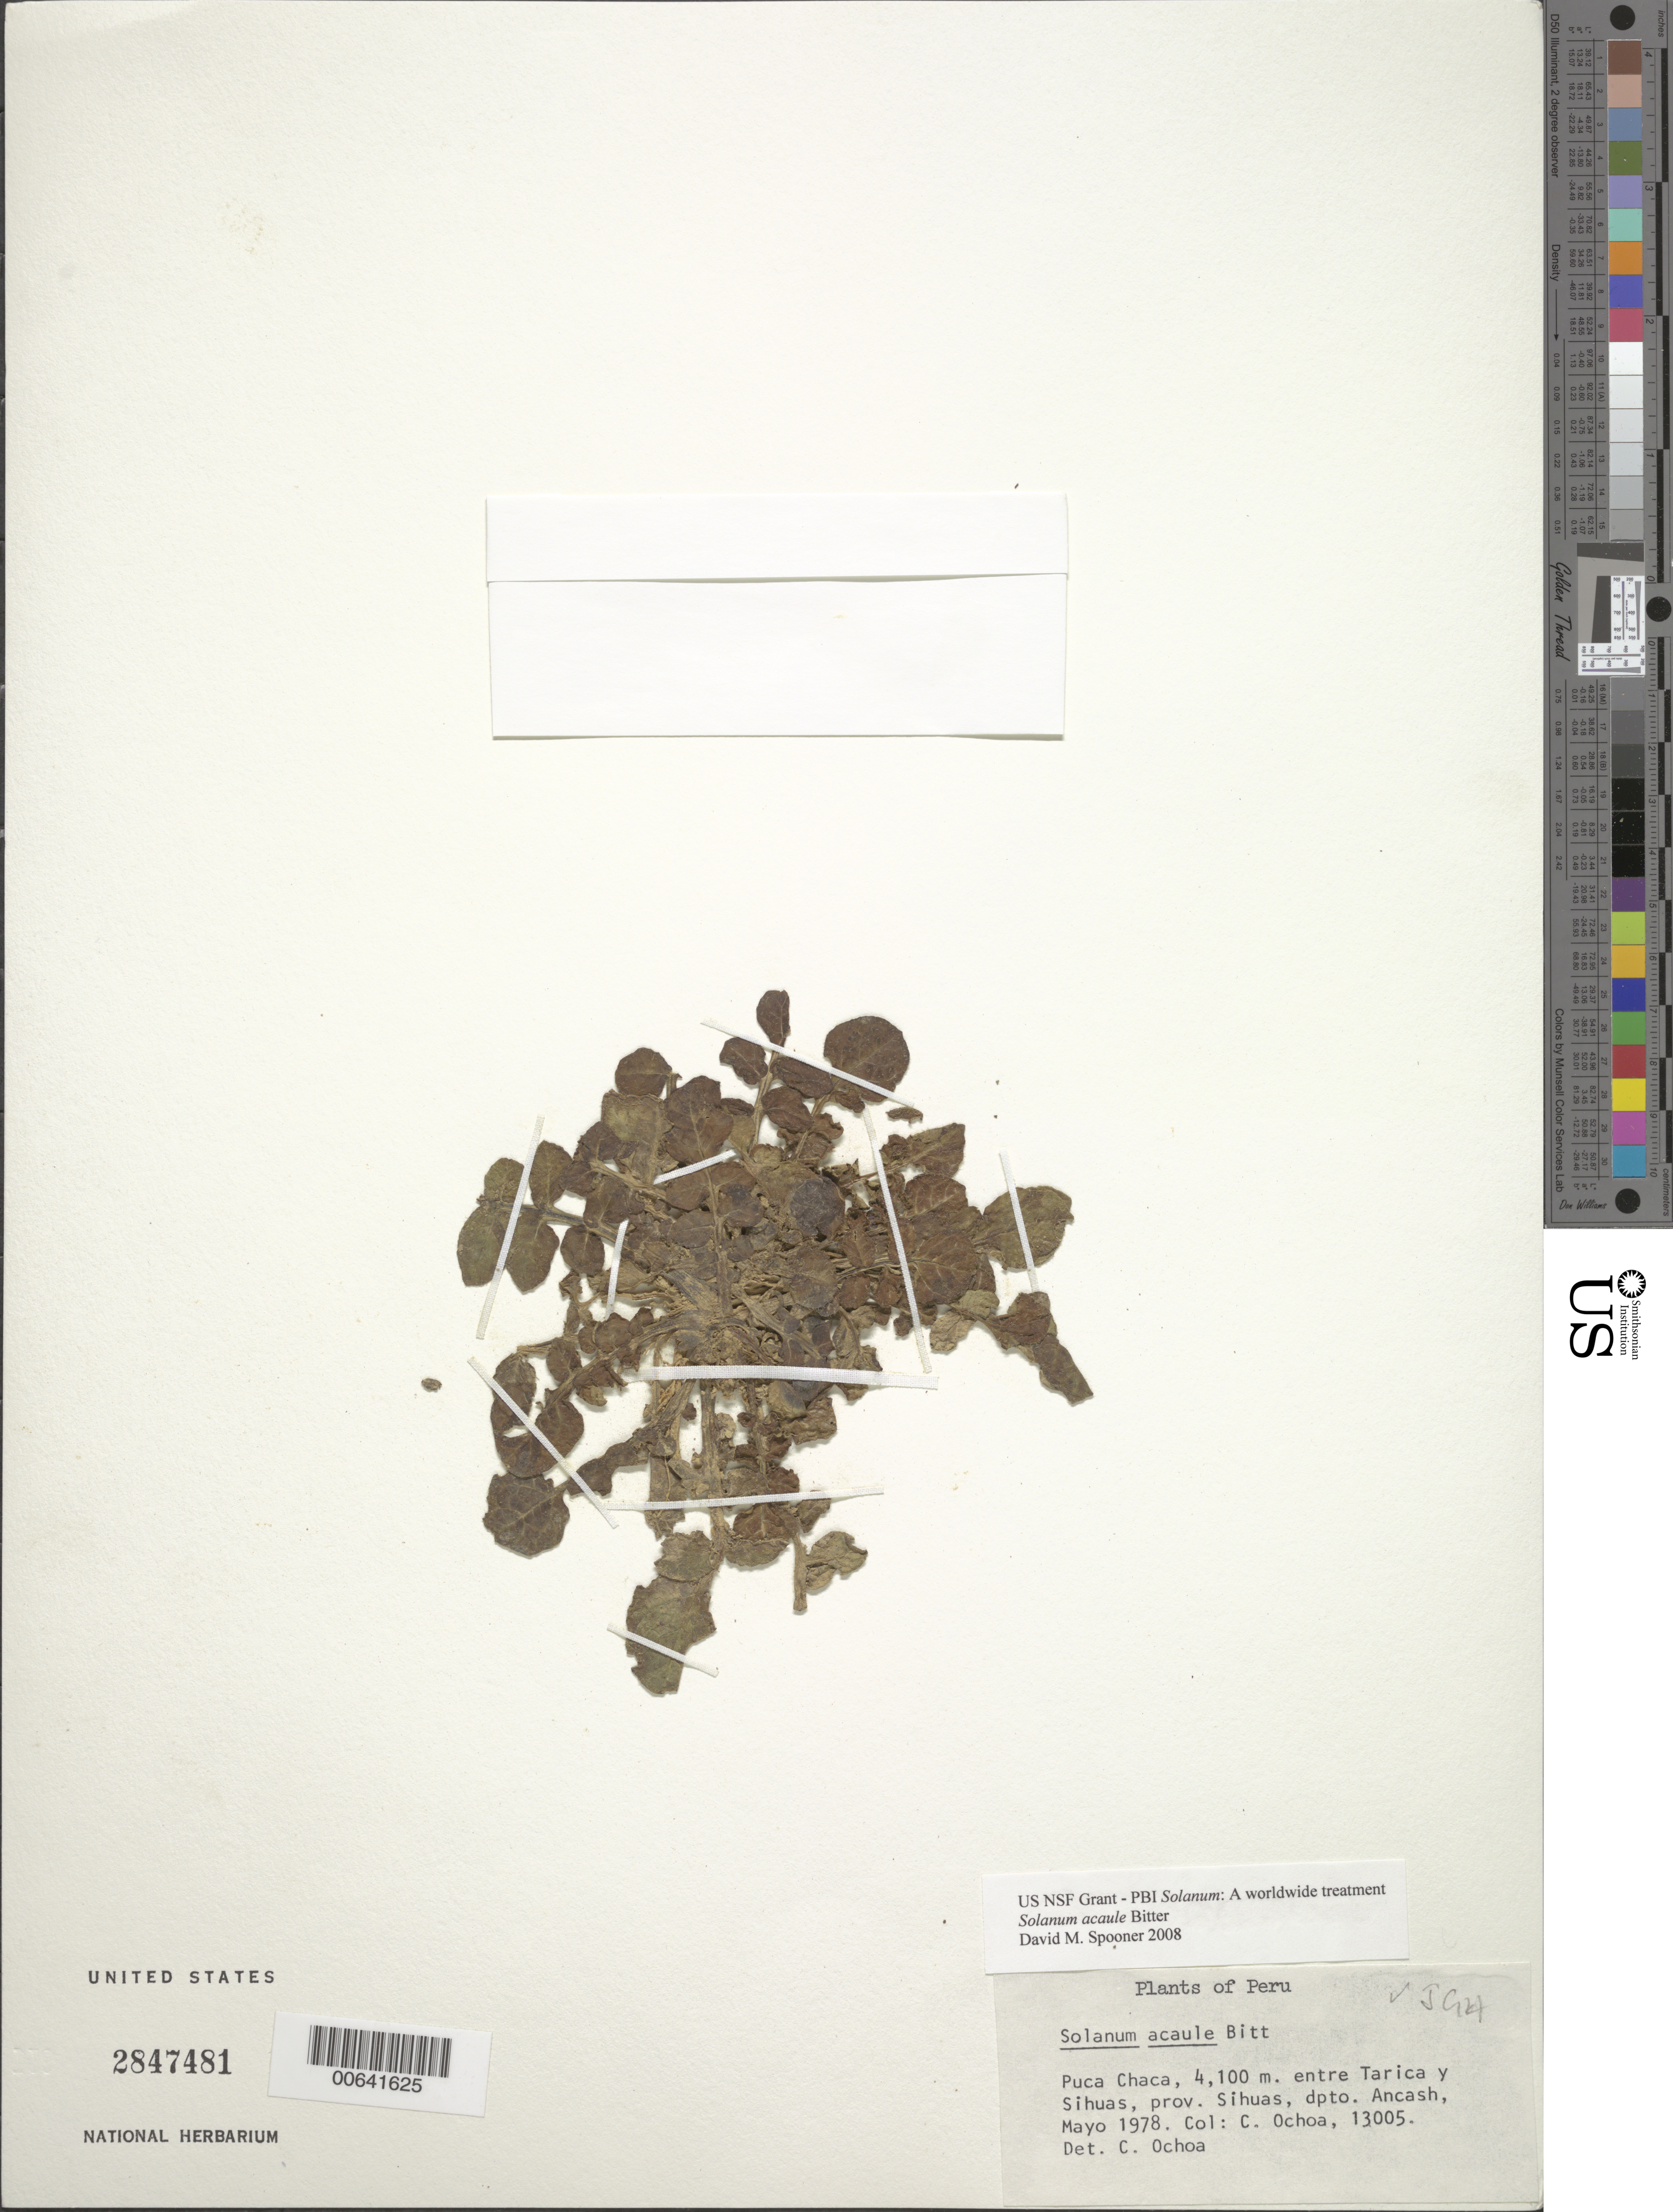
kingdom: Plantae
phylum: Tracheophyta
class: Magnoliopsida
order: Solanales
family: Solanaceae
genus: Solanum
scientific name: Solanum acaule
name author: Bitter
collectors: C. Ochoa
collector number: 13005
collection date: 1978-05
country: Peru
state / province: Ancash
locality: Puca Chaca, entre Tarica y Sihuas, prov. Sihuas, dpto. Ancash.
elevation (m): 4100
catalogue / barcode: US 2847481